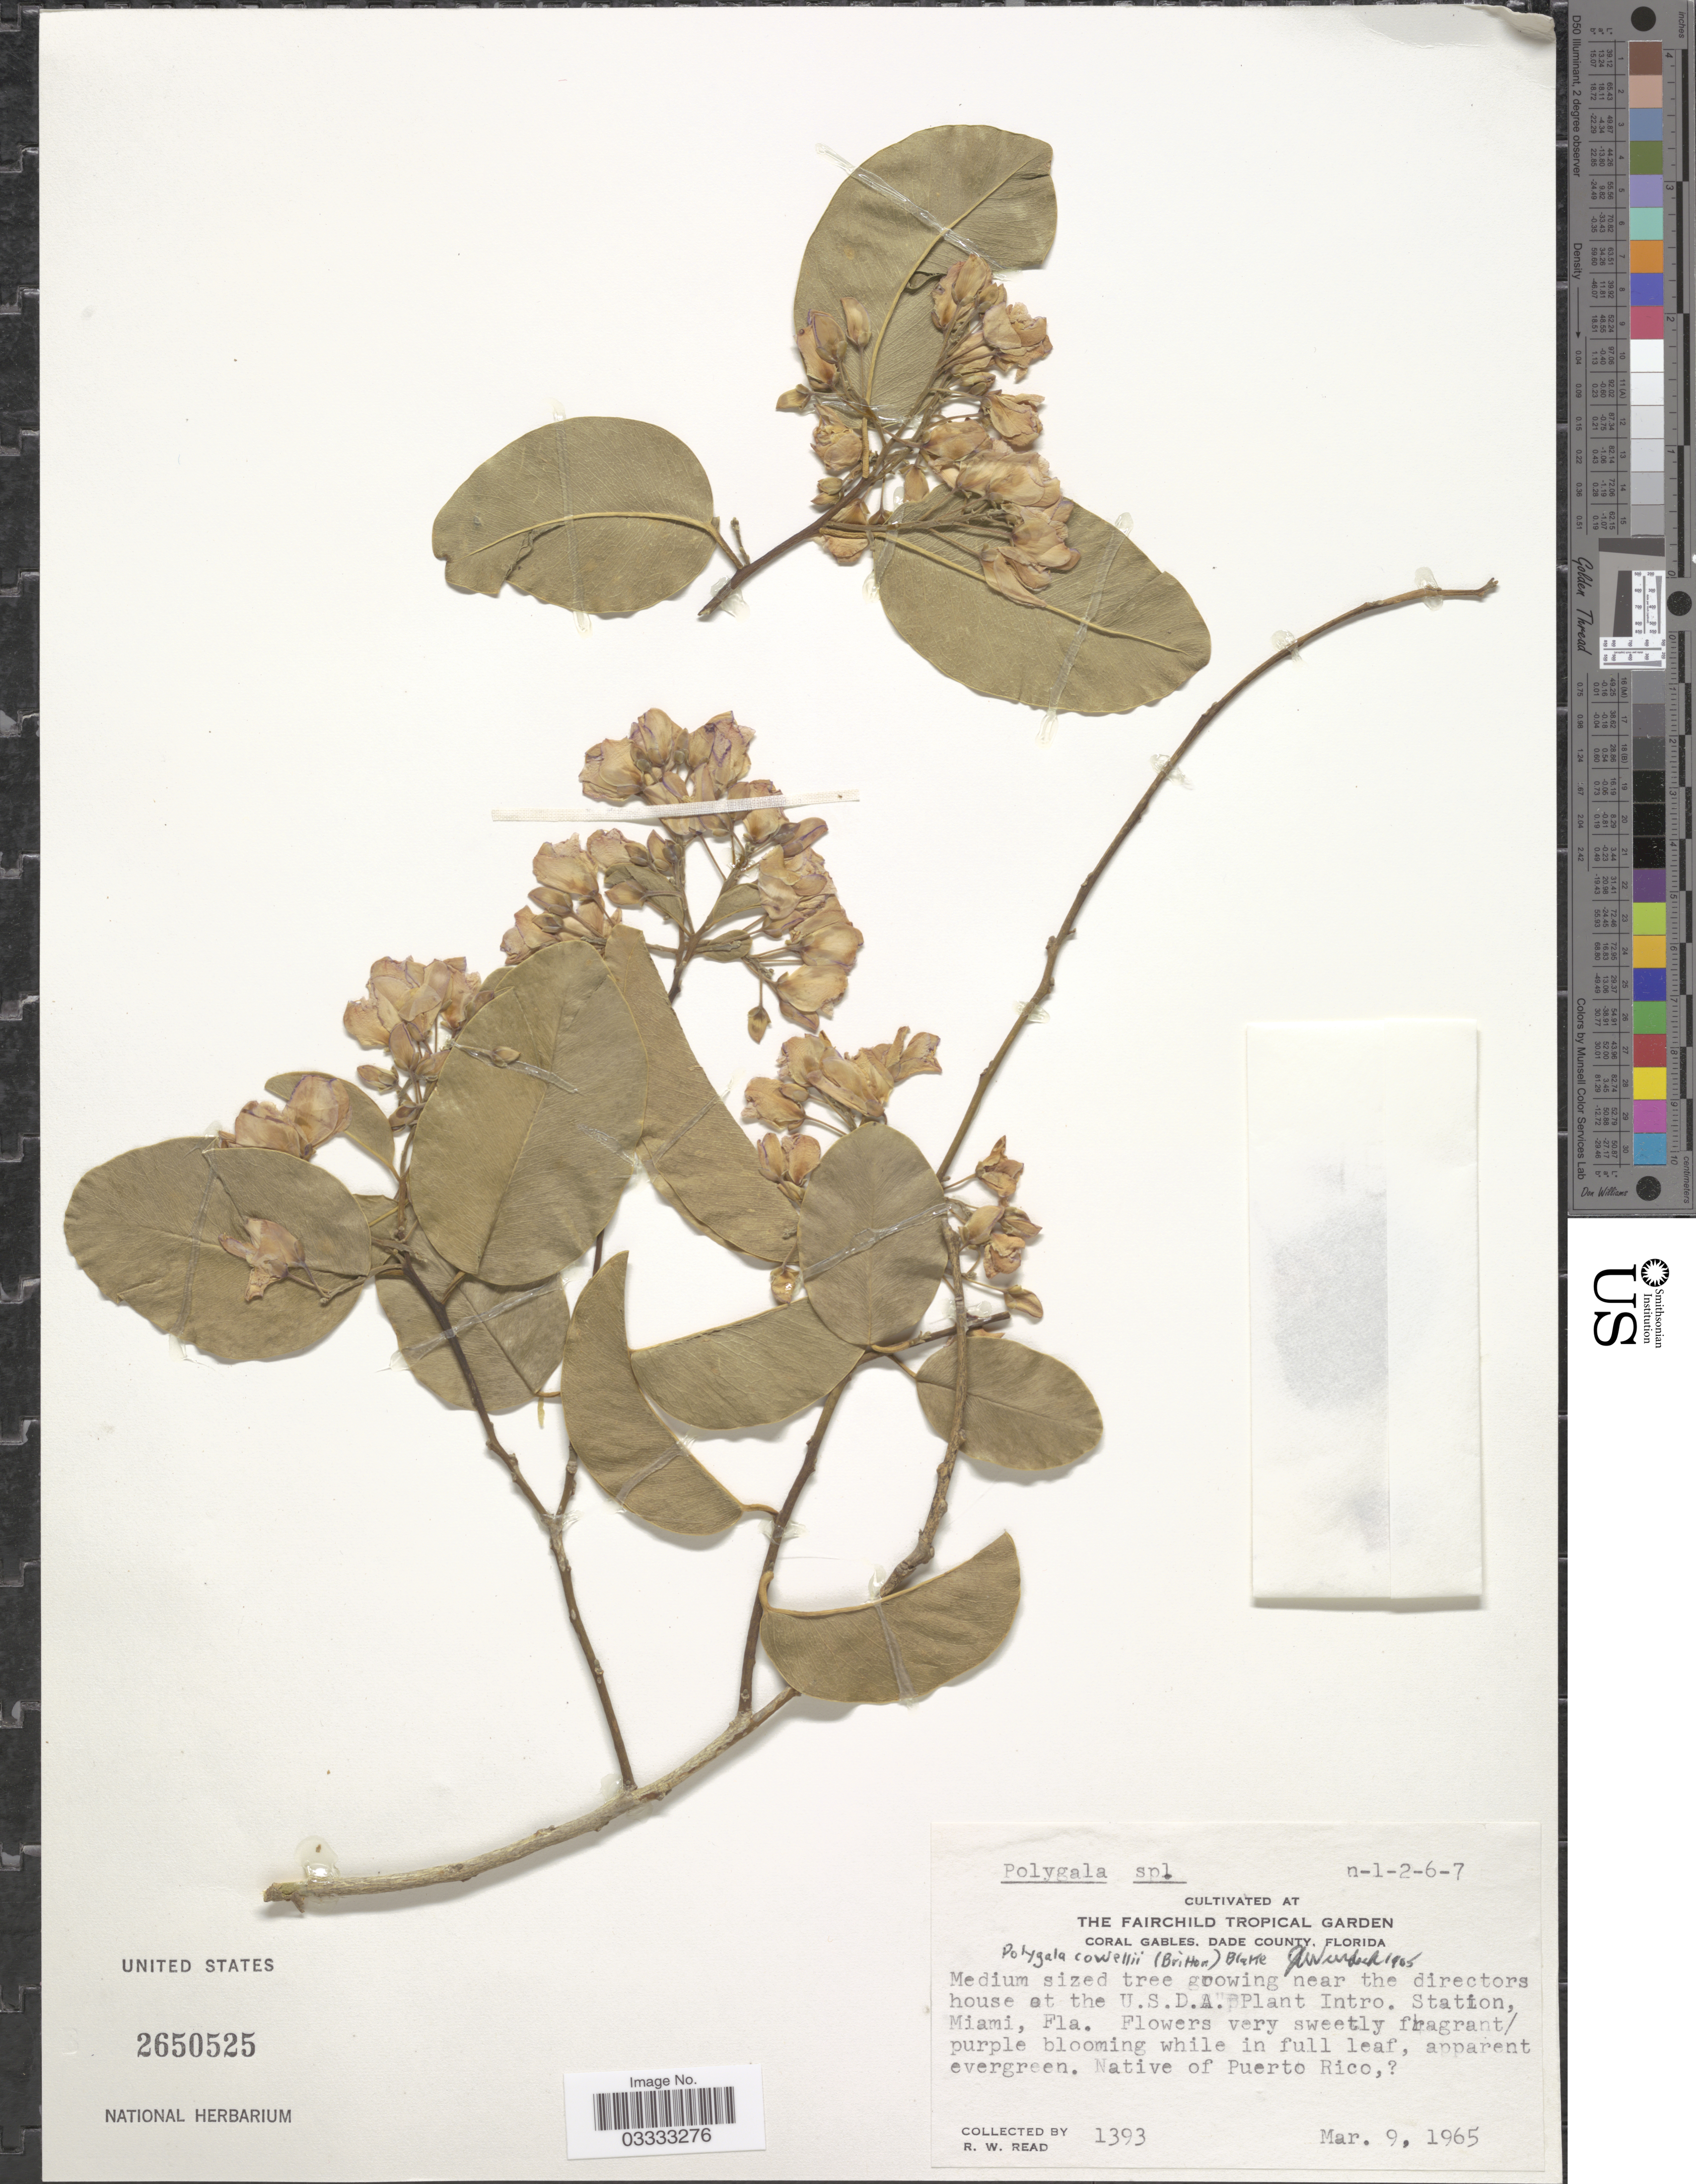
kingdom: Plantae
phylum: Tracheophyta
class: Magnoliopsida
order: Fabales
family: Polygalaceae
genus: Phlebotaenia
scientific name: Phlebotaenia cowellii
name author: Britton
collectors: R. W. Read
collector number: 1393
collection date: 1965-03-09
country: United States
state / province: Florida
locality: The Fairchild Tropical Garden Coral Gables. Dade County. Near the directors house at the U.S.D.A. Plant Intro. Station, Miami.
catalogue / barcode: US 2650525